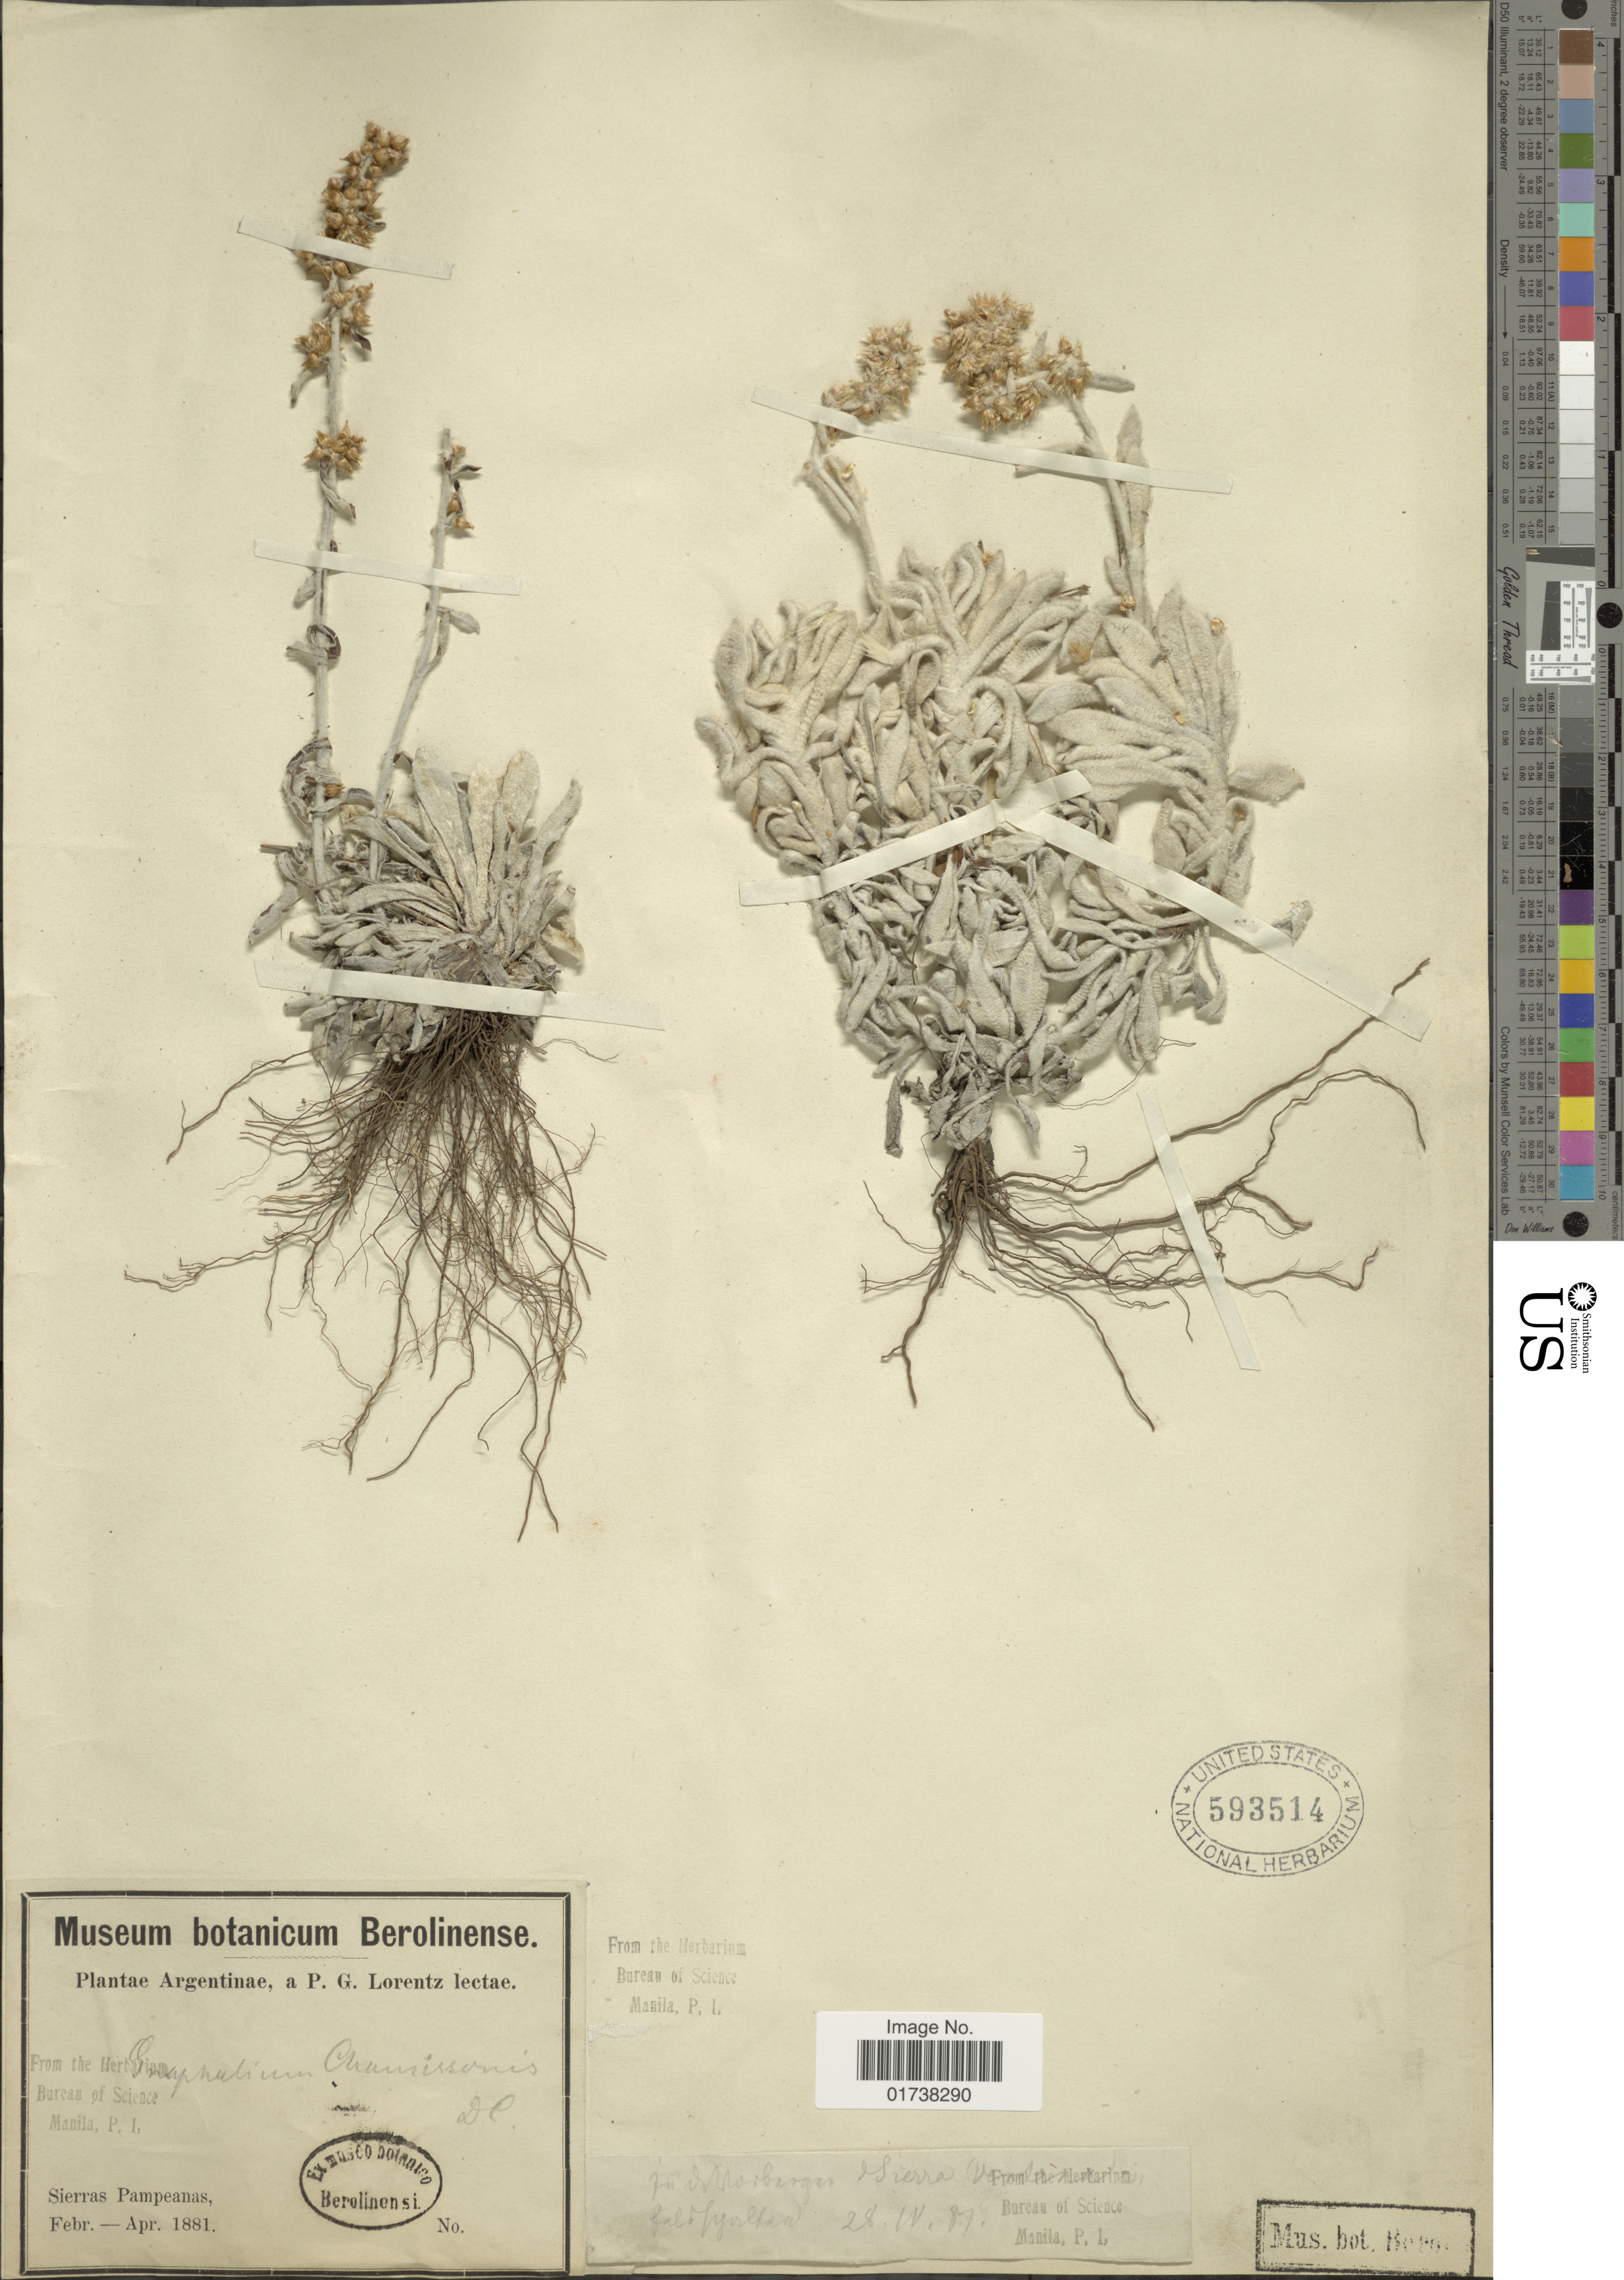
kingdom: Plantae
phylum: Tracheophyta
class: Magnoliopsida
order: Asterales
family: Asteraceae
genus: Gamochaeta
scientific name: Gamochaeta chamissonis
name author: (DC.) Cabrera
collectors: P. G. Lorentz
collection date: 1881-02/1881-04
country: Argentina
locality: Sierra Pampeanas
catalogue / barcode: US 593514